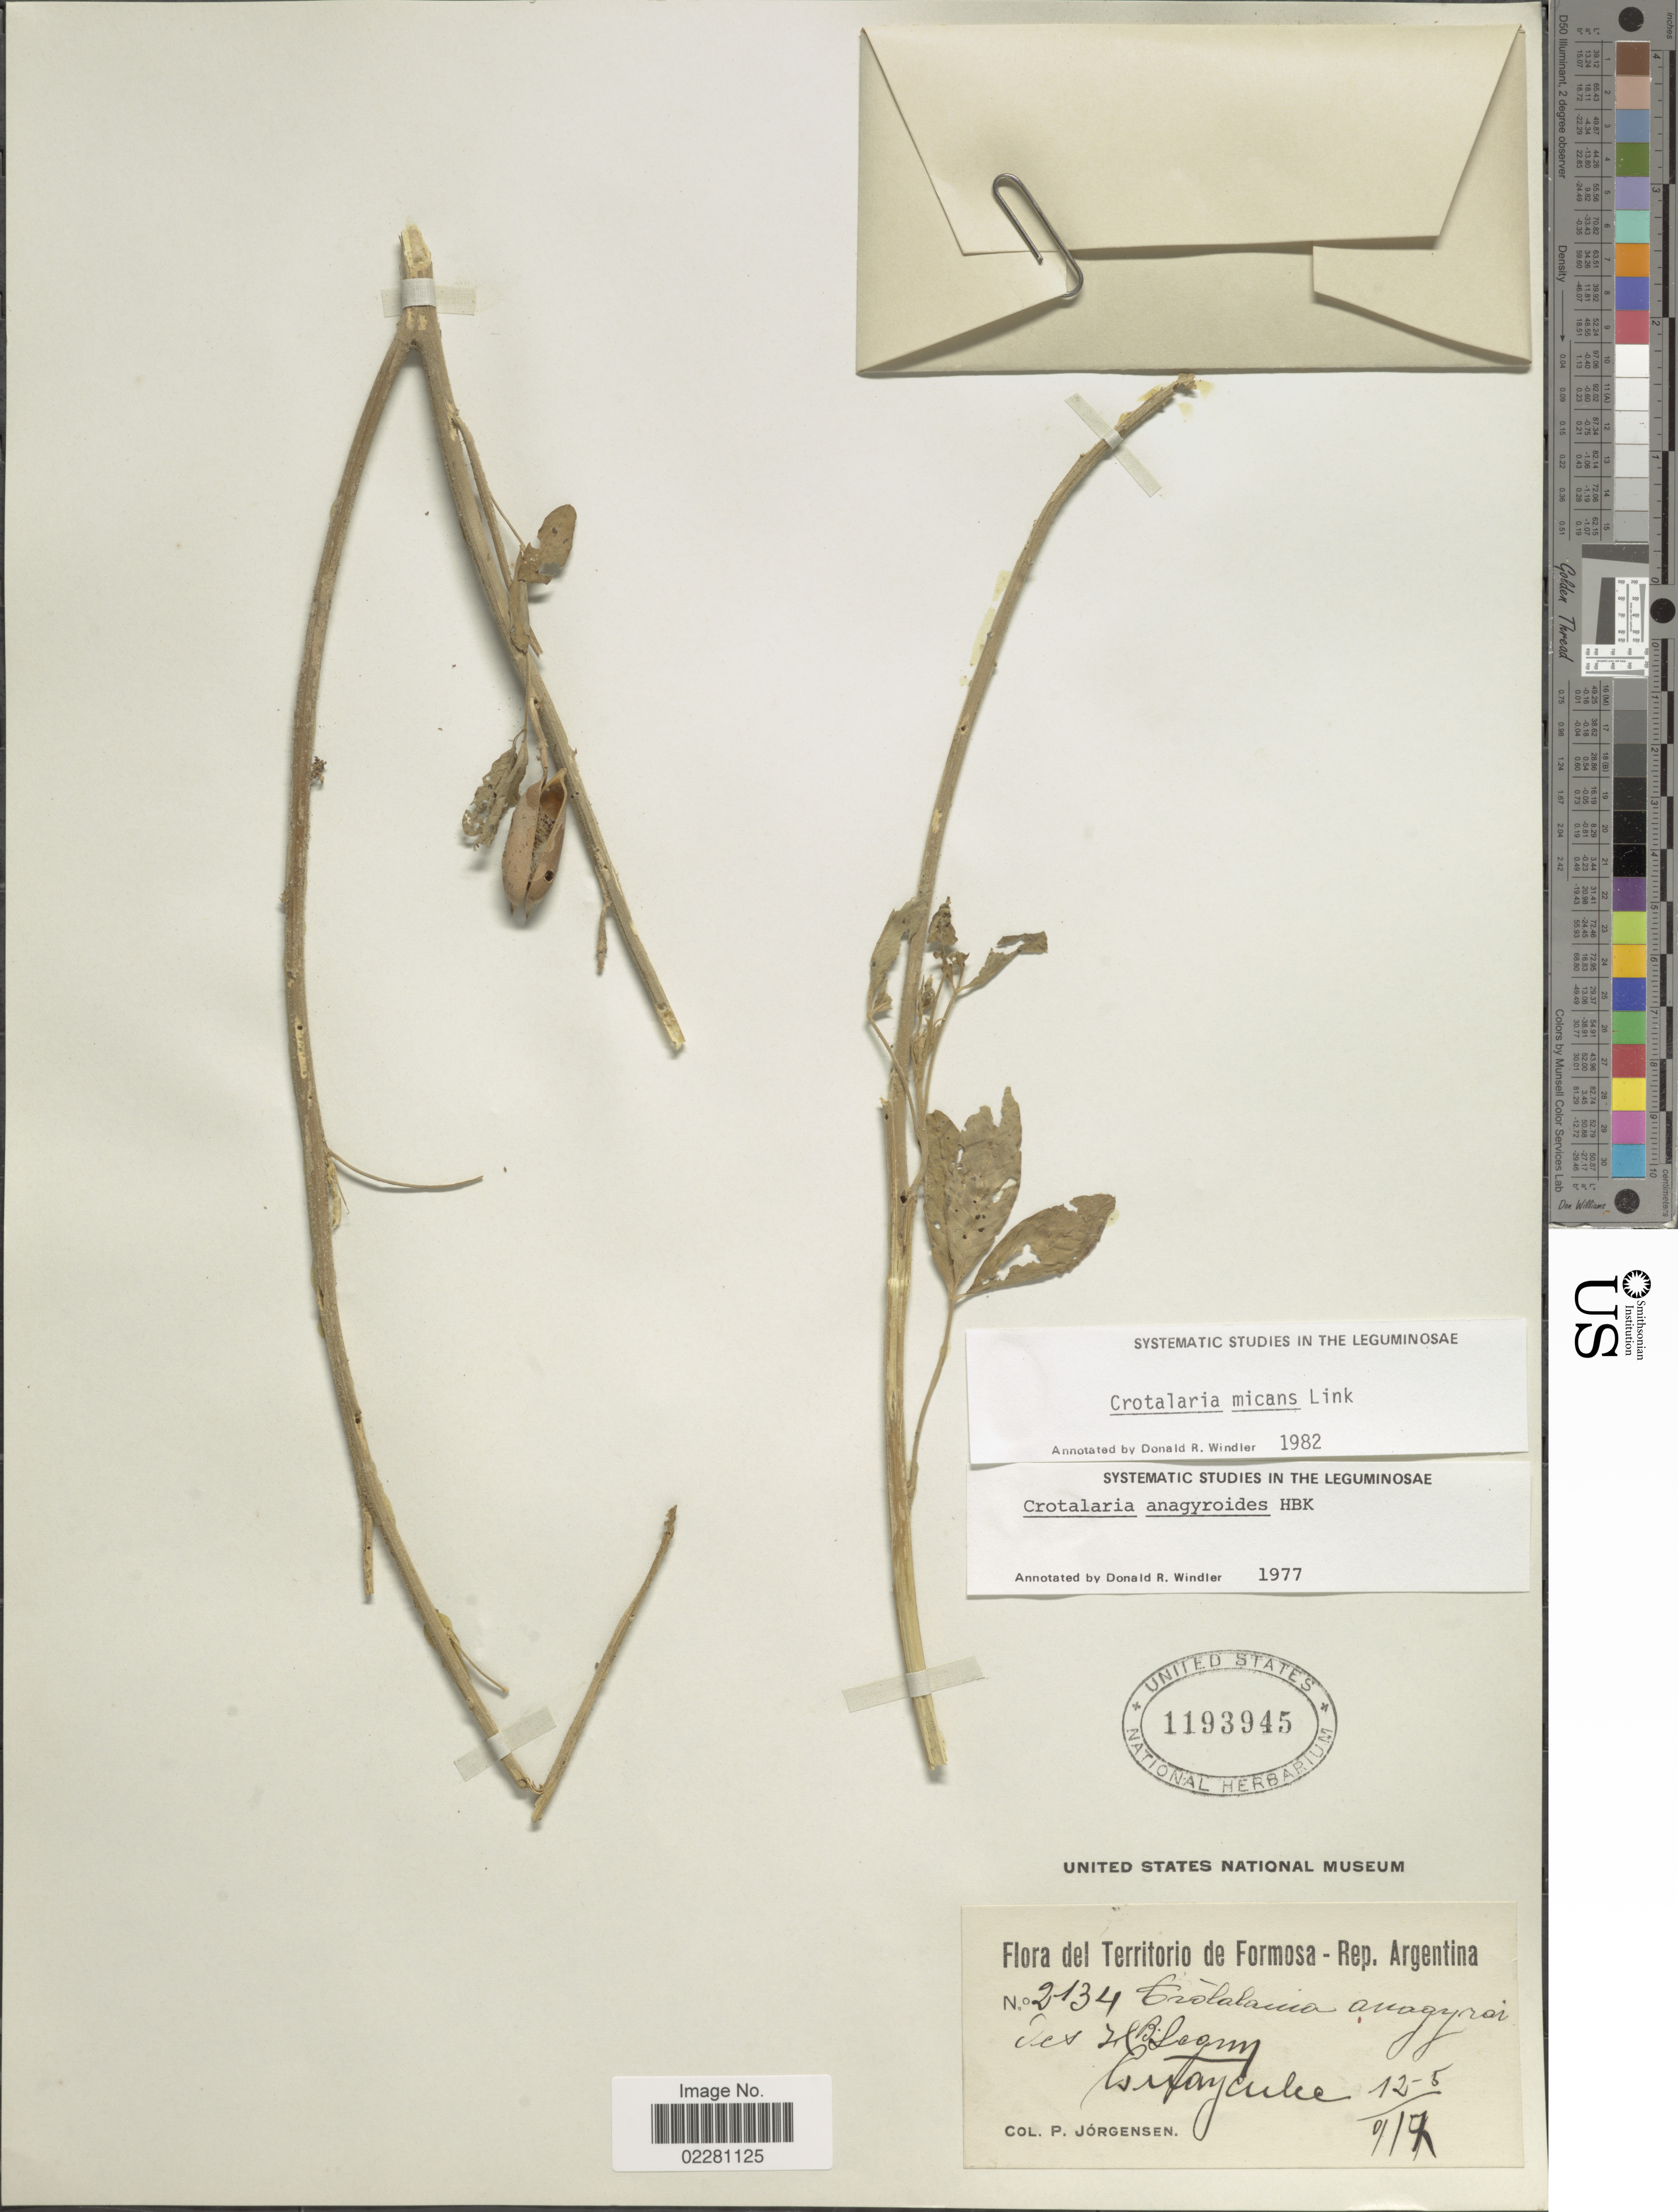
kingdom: Plantae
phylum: Tracheophyta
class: Magnoliopsida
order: Fabales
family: Fabaceae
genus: Crotalaria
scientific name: Crotalaria micans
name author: Link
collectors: P. Jörgensen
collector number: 2134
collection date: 1917-05-12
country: Argentina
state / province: Formosa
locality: Rep. Argentina, Guaycolec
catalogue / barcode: US 1193945